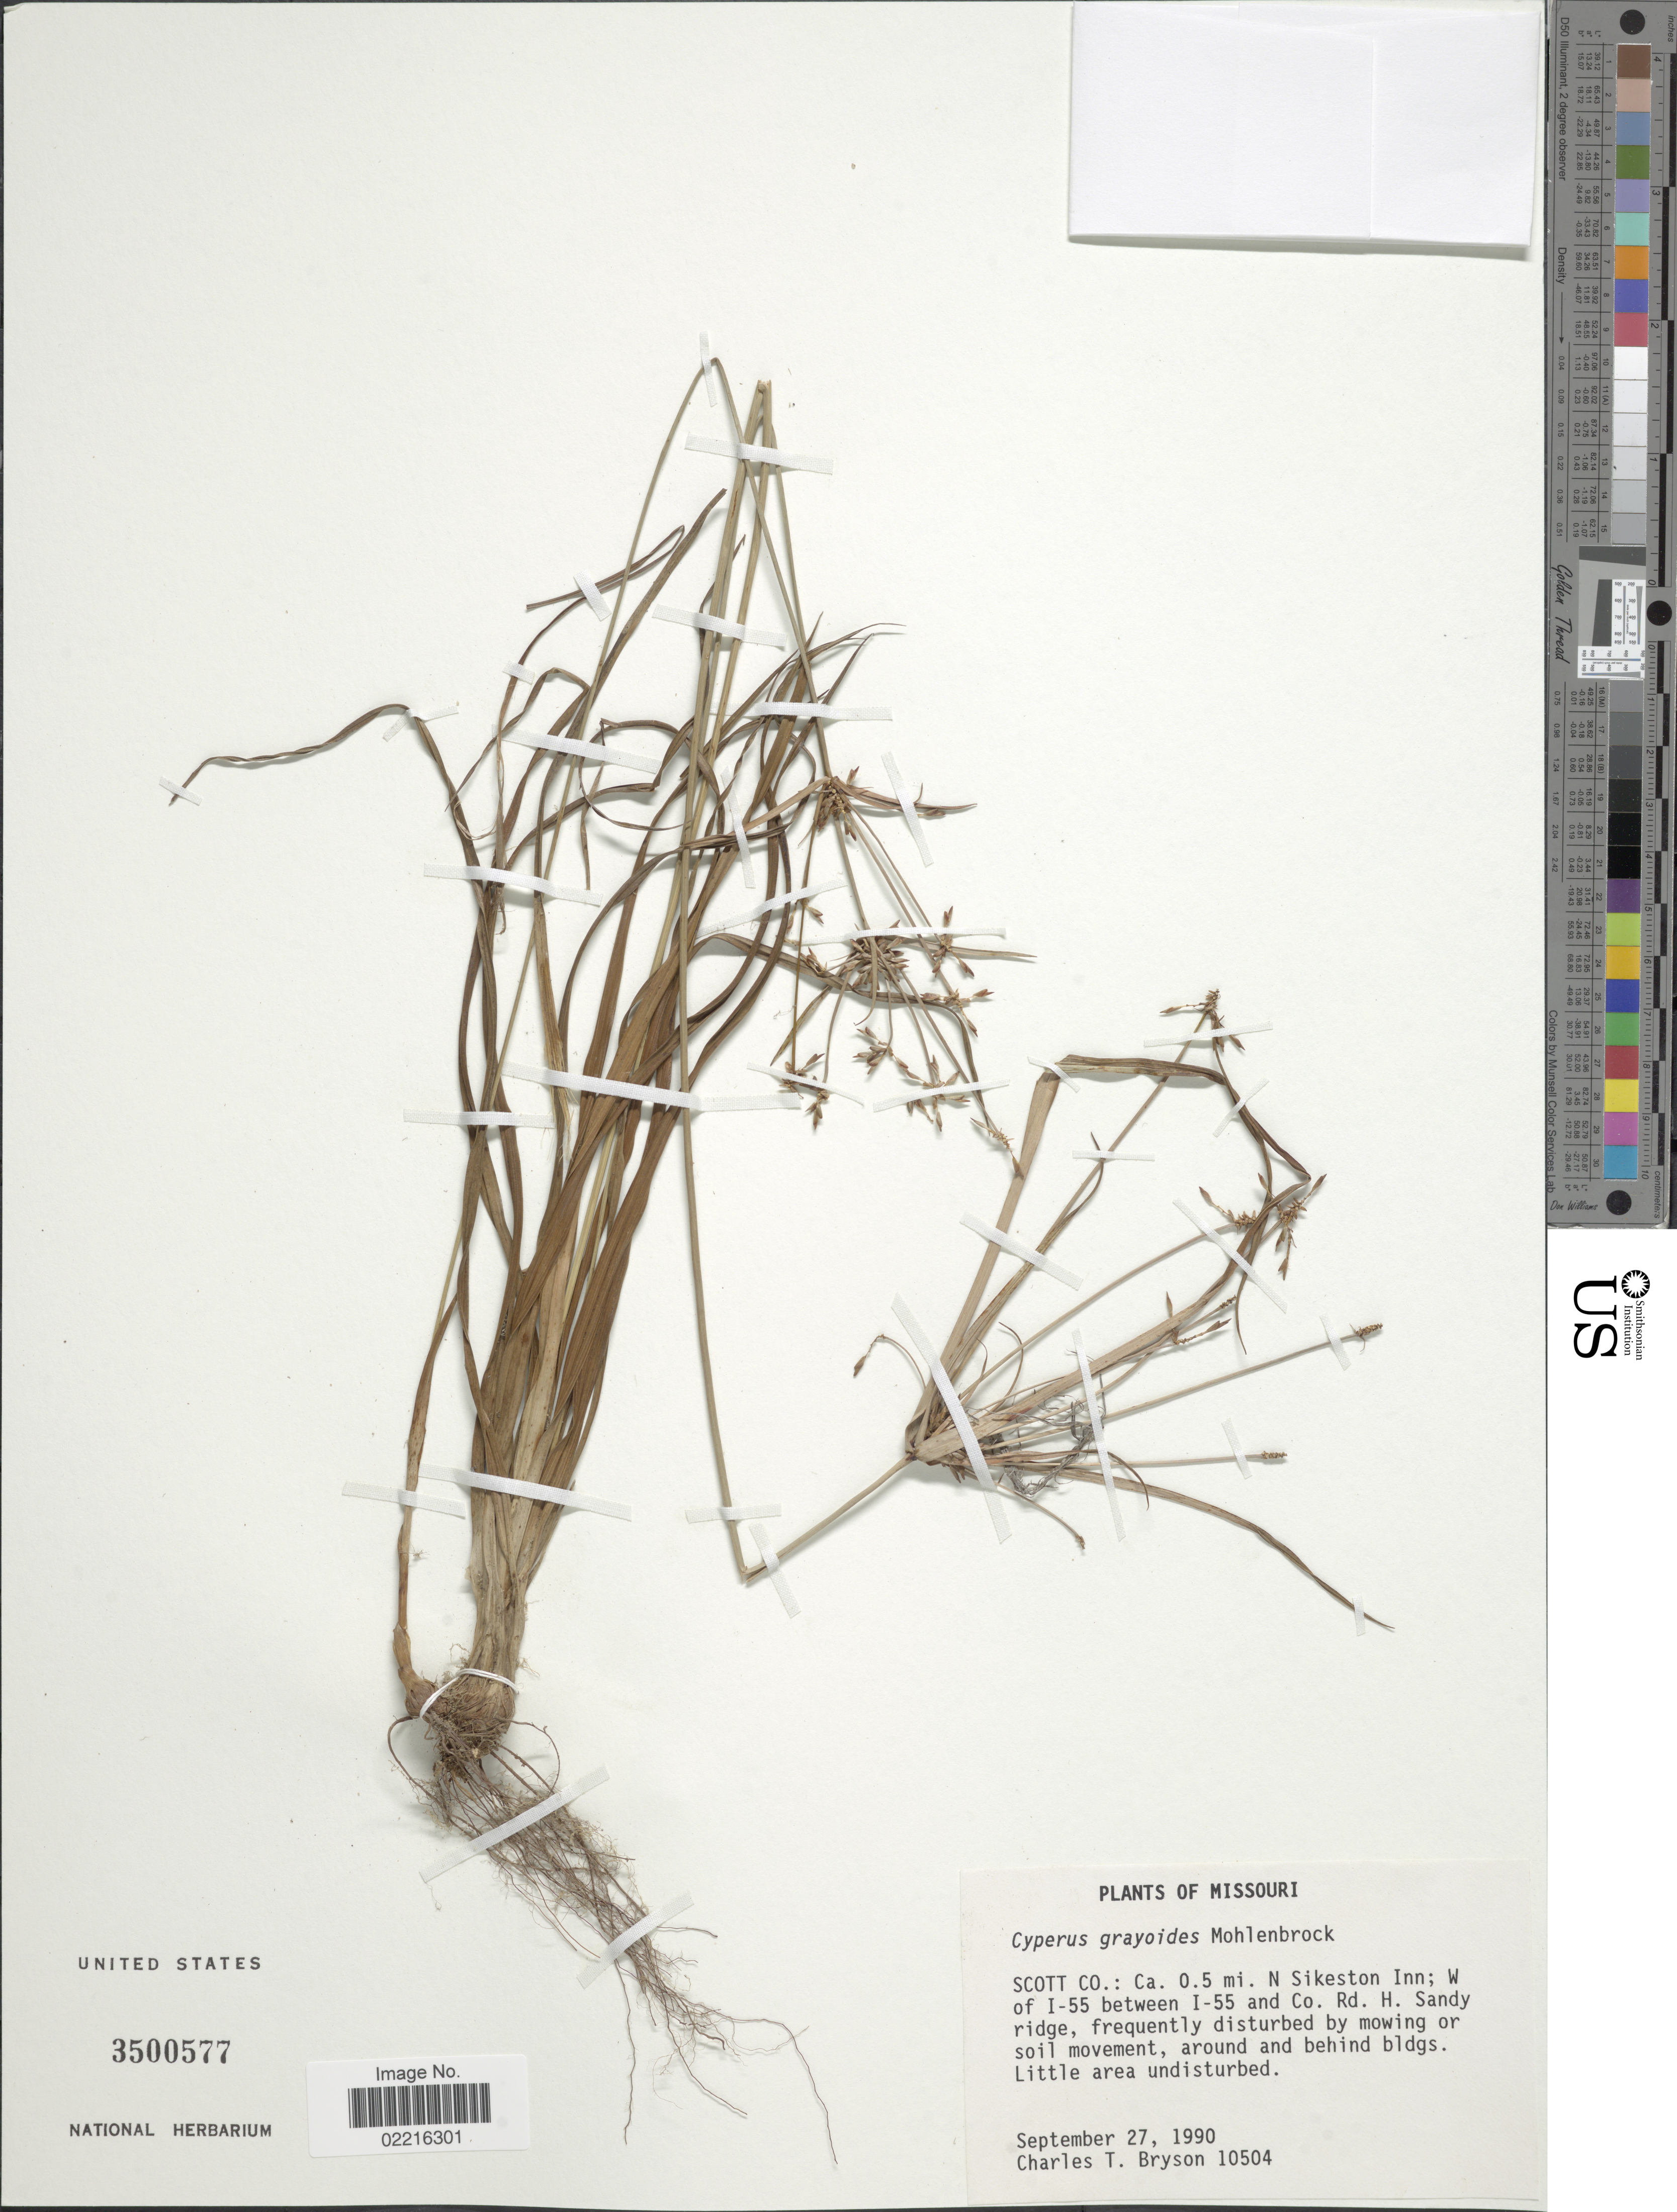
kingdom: Plantae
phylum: Tracheophyta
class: Liliopsida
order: Poales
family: Cyperaceae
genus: Cyperus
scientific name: Cyperus grayioides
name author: Mohlenbr.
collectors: C. Bryson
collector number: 10504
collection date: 1990-09-27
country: United States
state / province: Missouri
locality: Scott Co., ca. 0.5 mi. N Sikeston Inn, W of I-55 between I-55 and Co. Rd. H.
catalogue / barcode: US 3500577